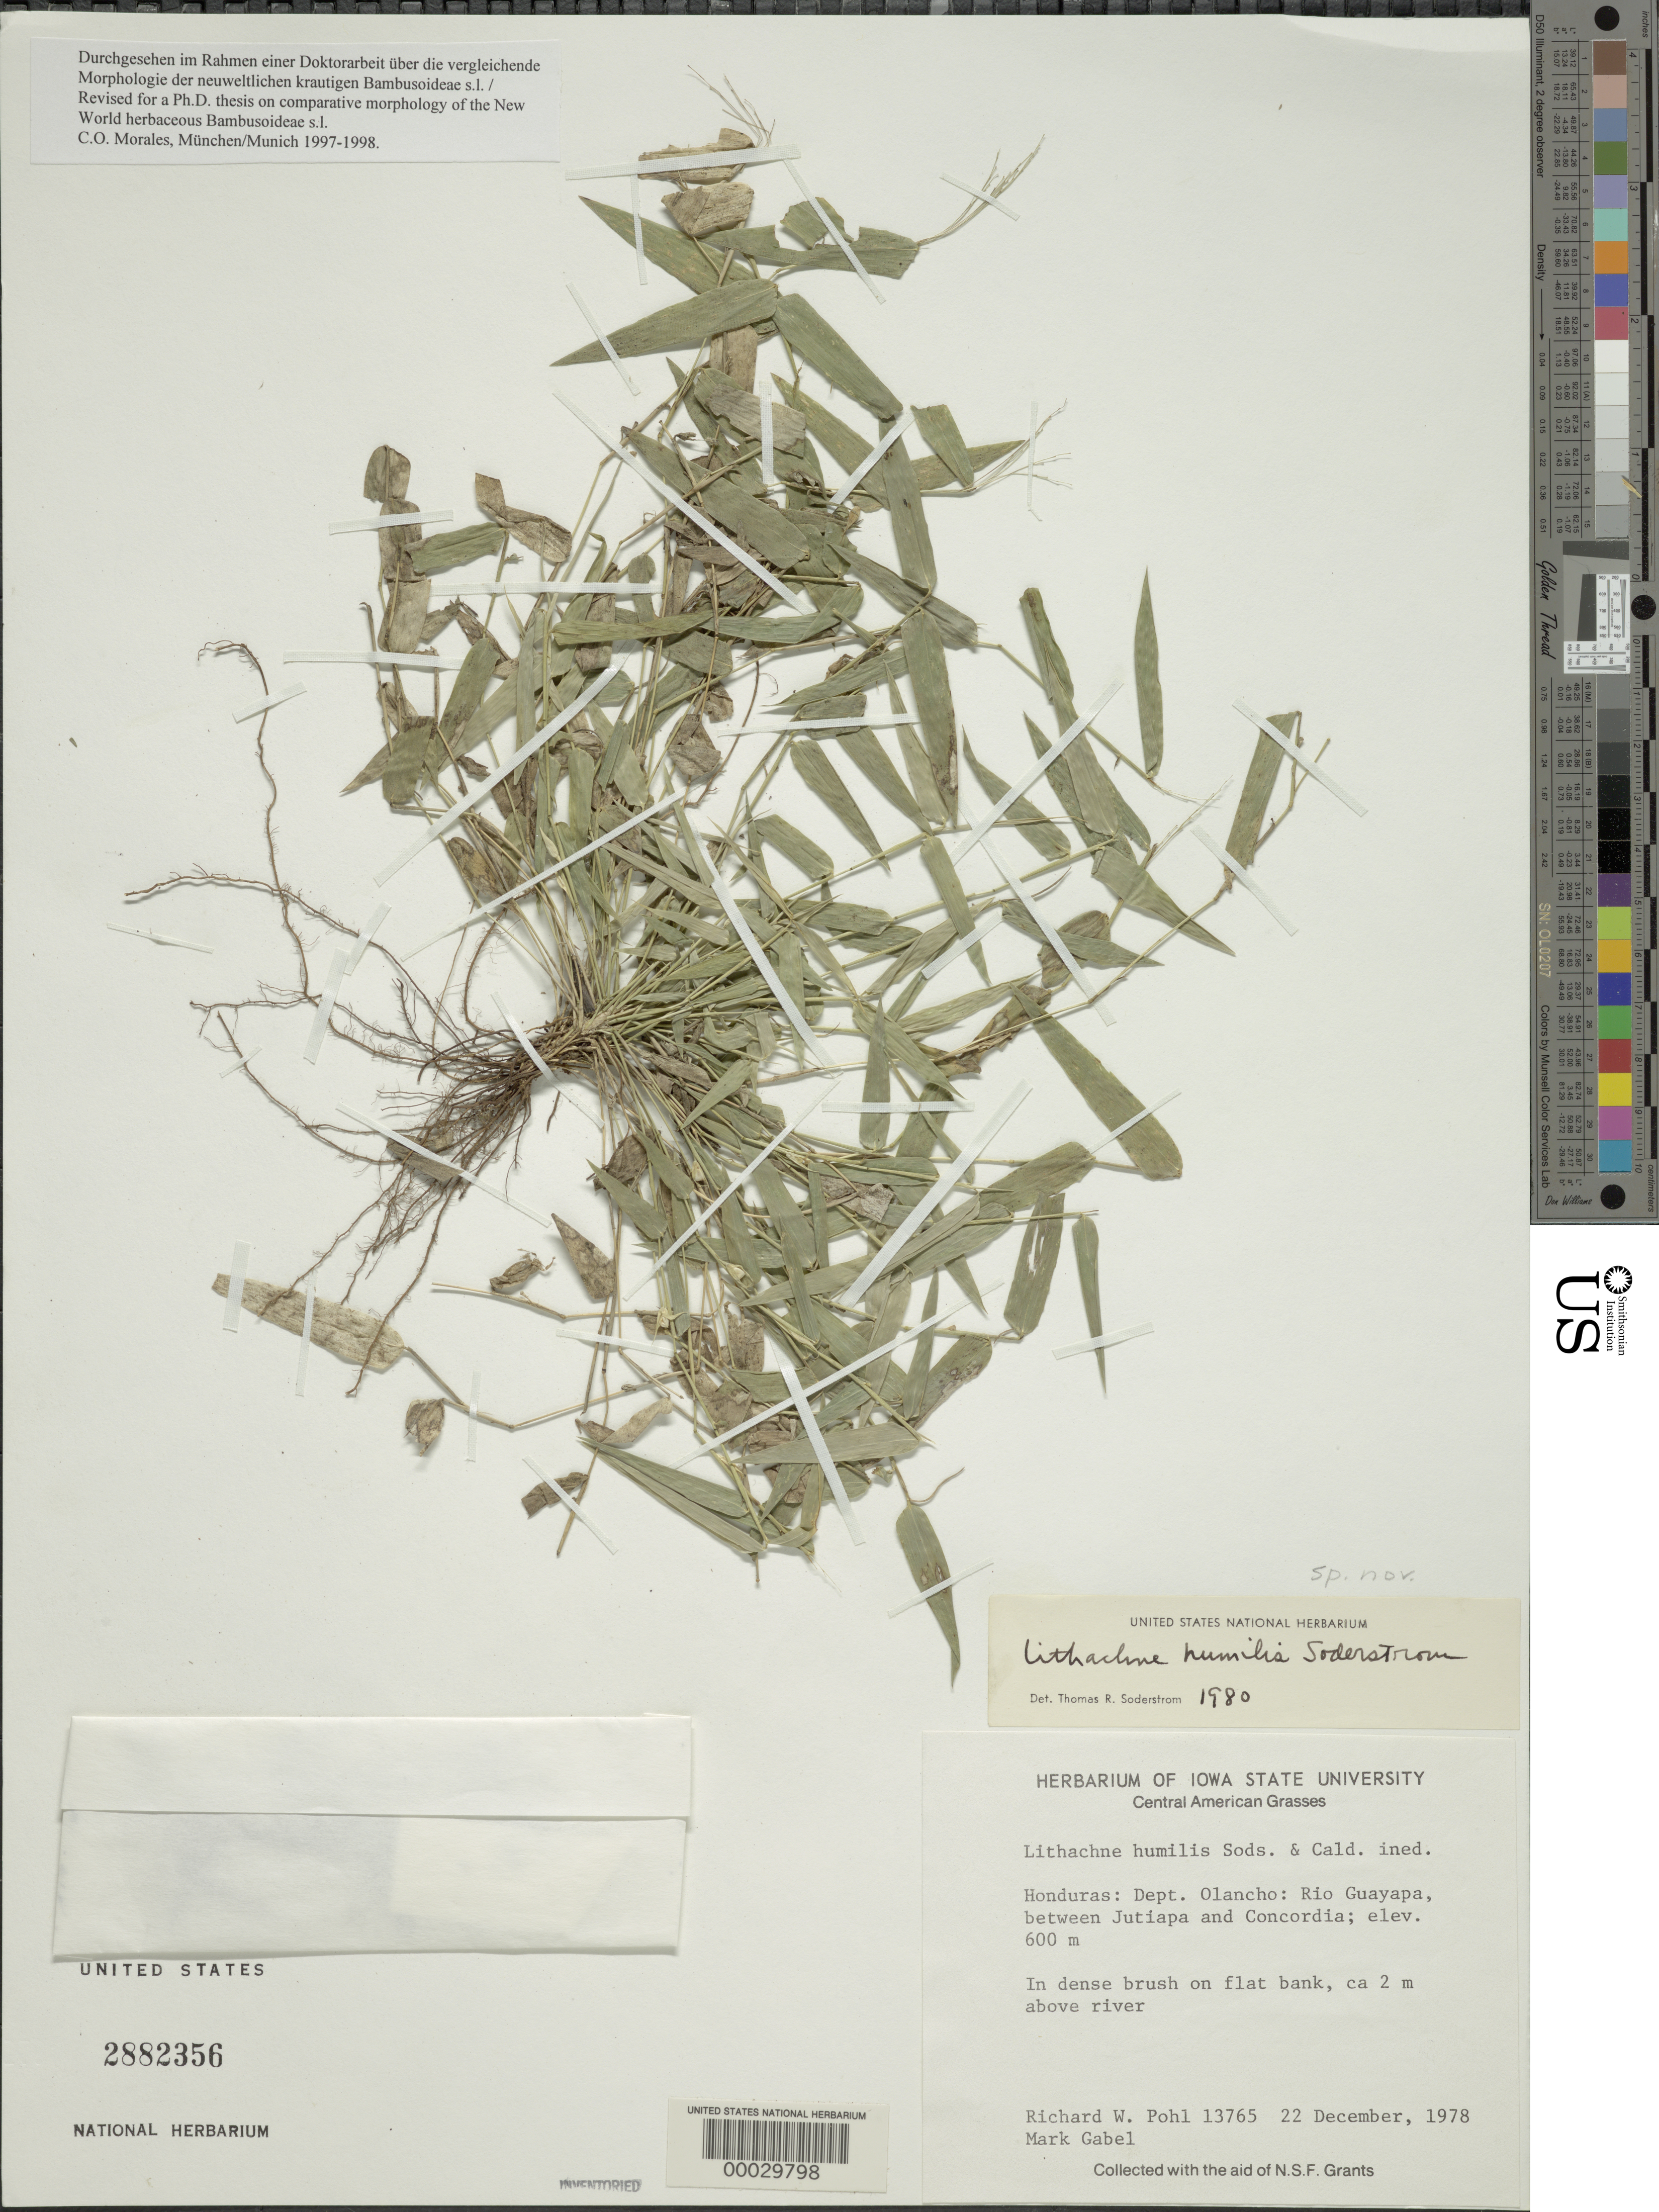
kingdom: Plantae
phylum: Tracheophyta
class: Liliopsida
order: Poales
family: Poaceae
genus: Lithachne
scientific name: Lithachne humilis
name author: Soderstr.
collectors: R. W. Pohl & M. Gabel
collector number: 13765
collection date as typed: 22 Dec 1978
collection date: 1978-12-22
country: Honduras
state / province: Olancho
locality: Río Guayapa, between Jutiapa and Concordia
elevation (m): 600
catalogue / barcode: US 2882356